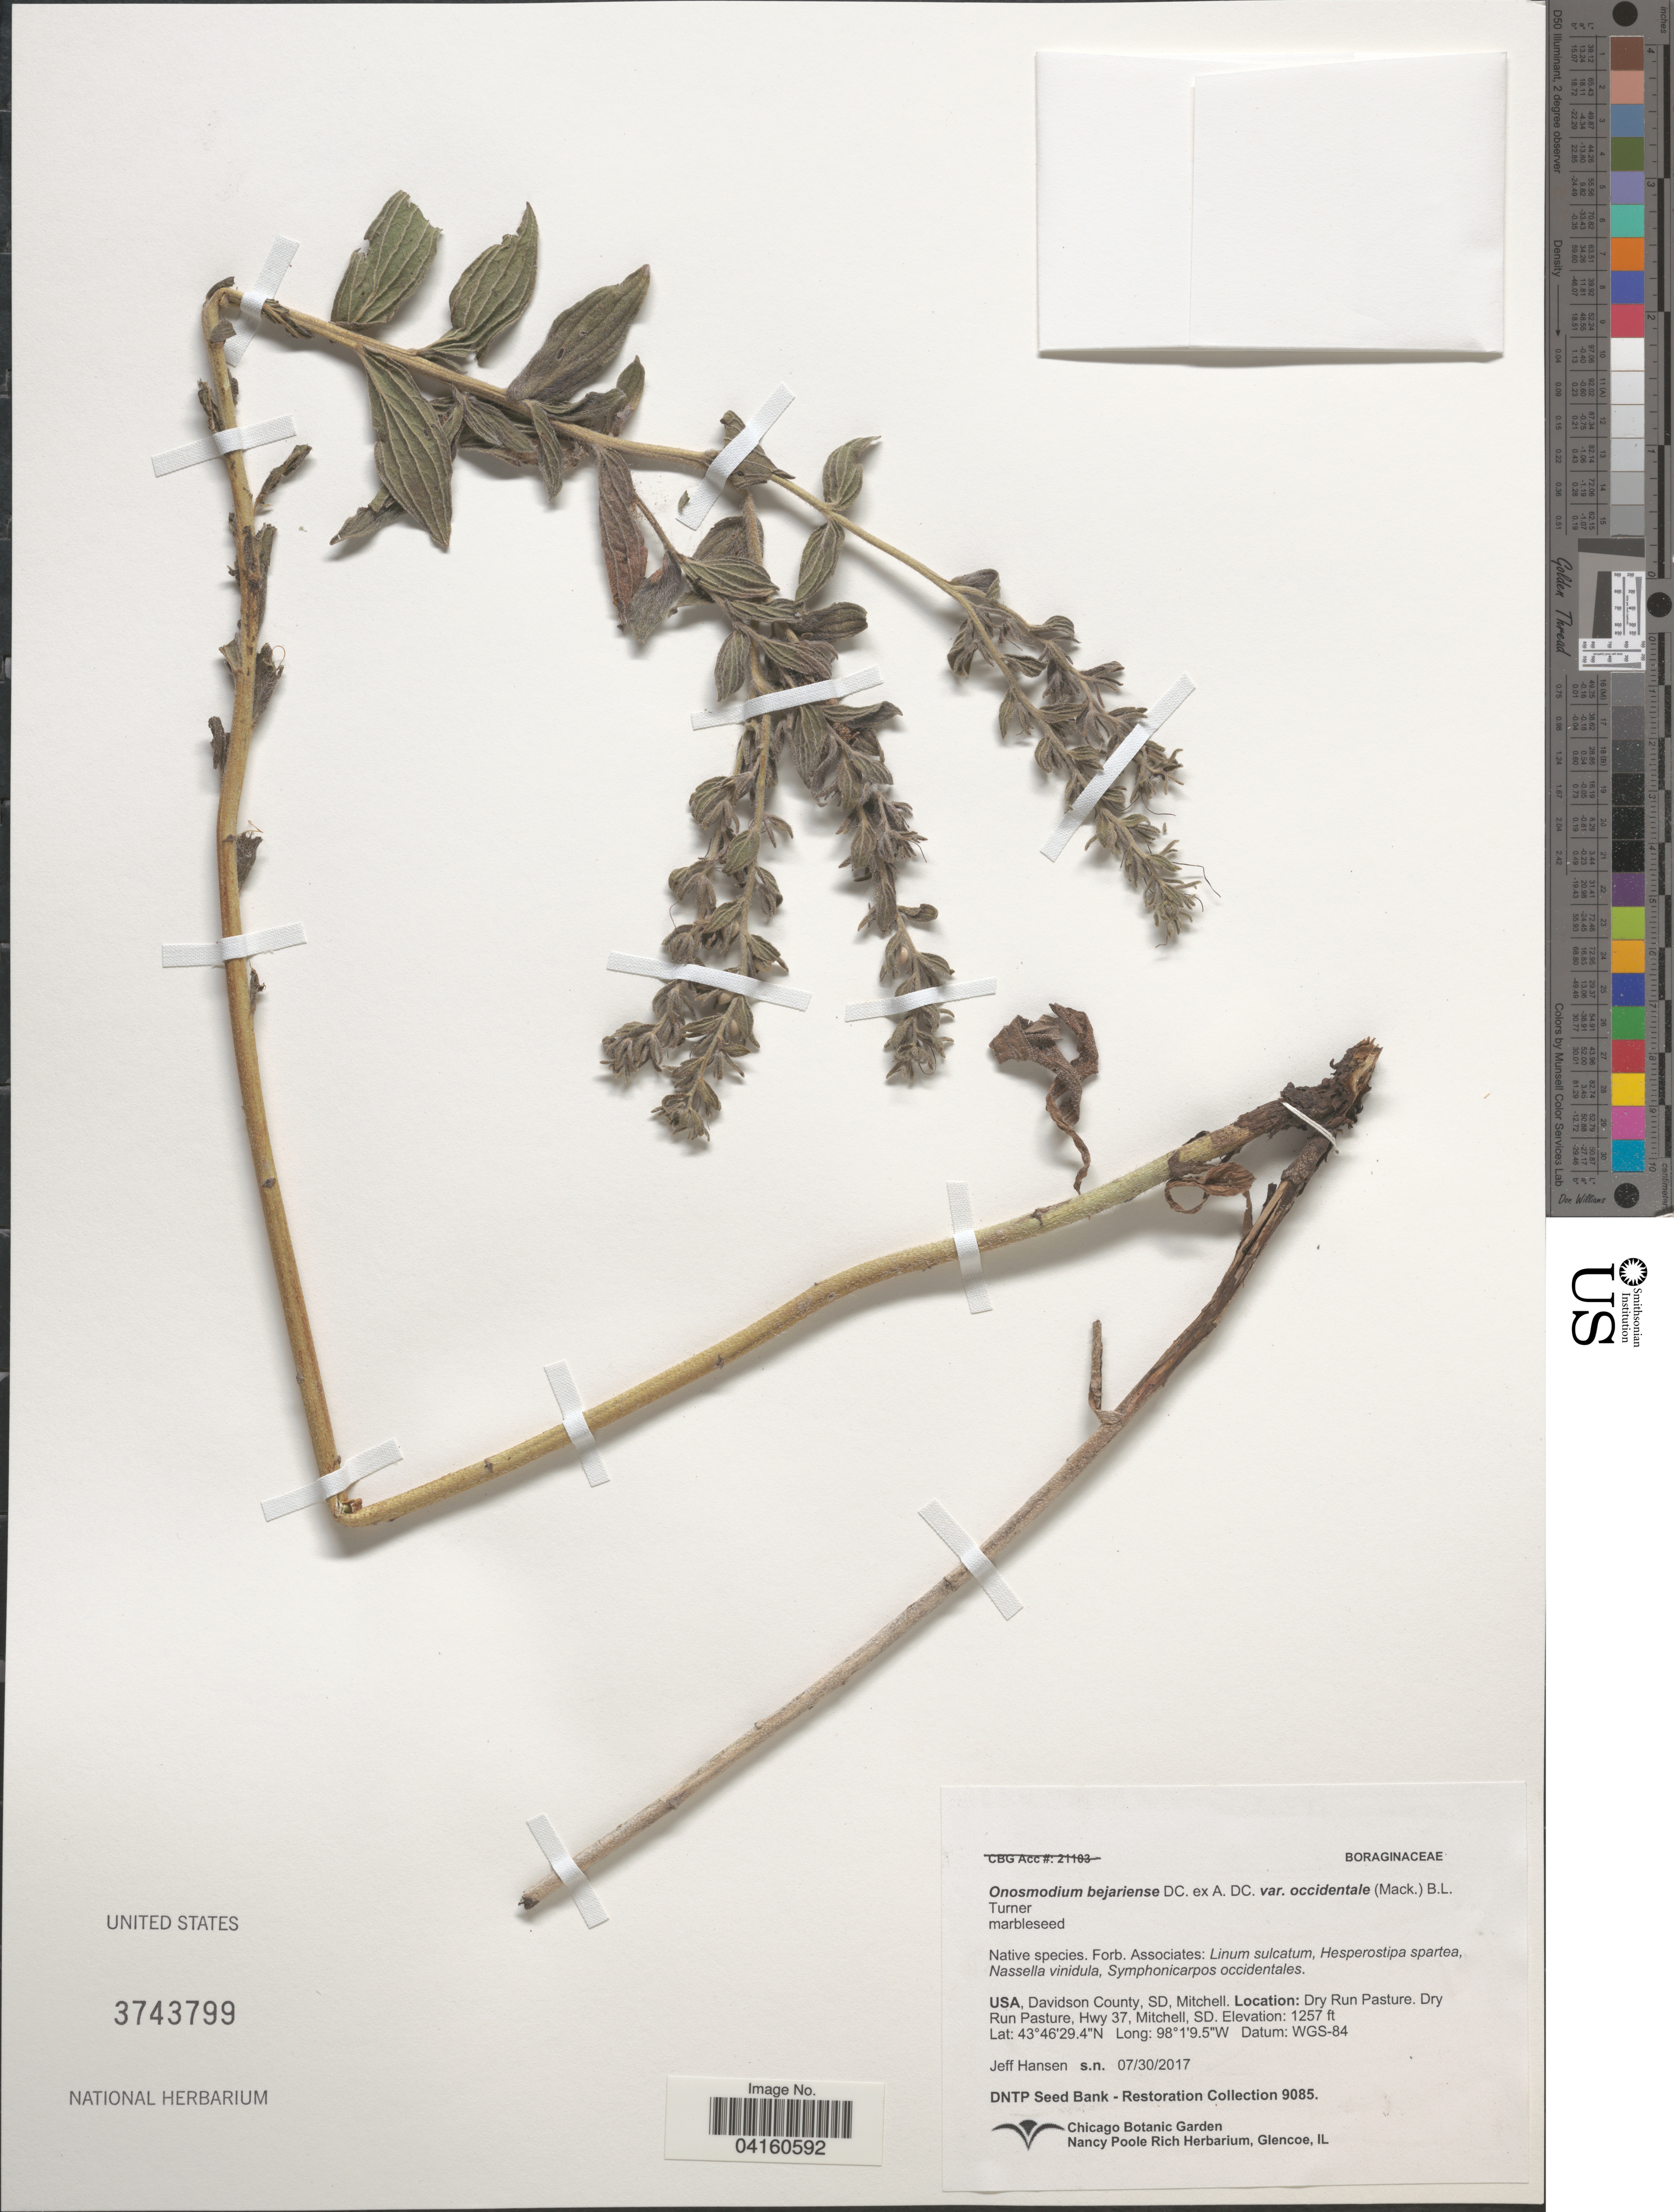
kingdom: Plantae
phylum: Tracheophyta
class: Magnoliopsida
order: Boraginales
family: Boraginaceae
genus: Onosmodium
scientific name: Onosmodium bejariense var. occidentale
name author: (Mack.) B.L. Turner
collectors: J. Hansen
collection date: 2017-07-30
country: United States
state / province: South Dakota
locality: Davidson County, Mitchell. Dry Run Pasture, Hwy 37, Mitchell.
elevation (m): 383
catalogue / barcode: US 3743799